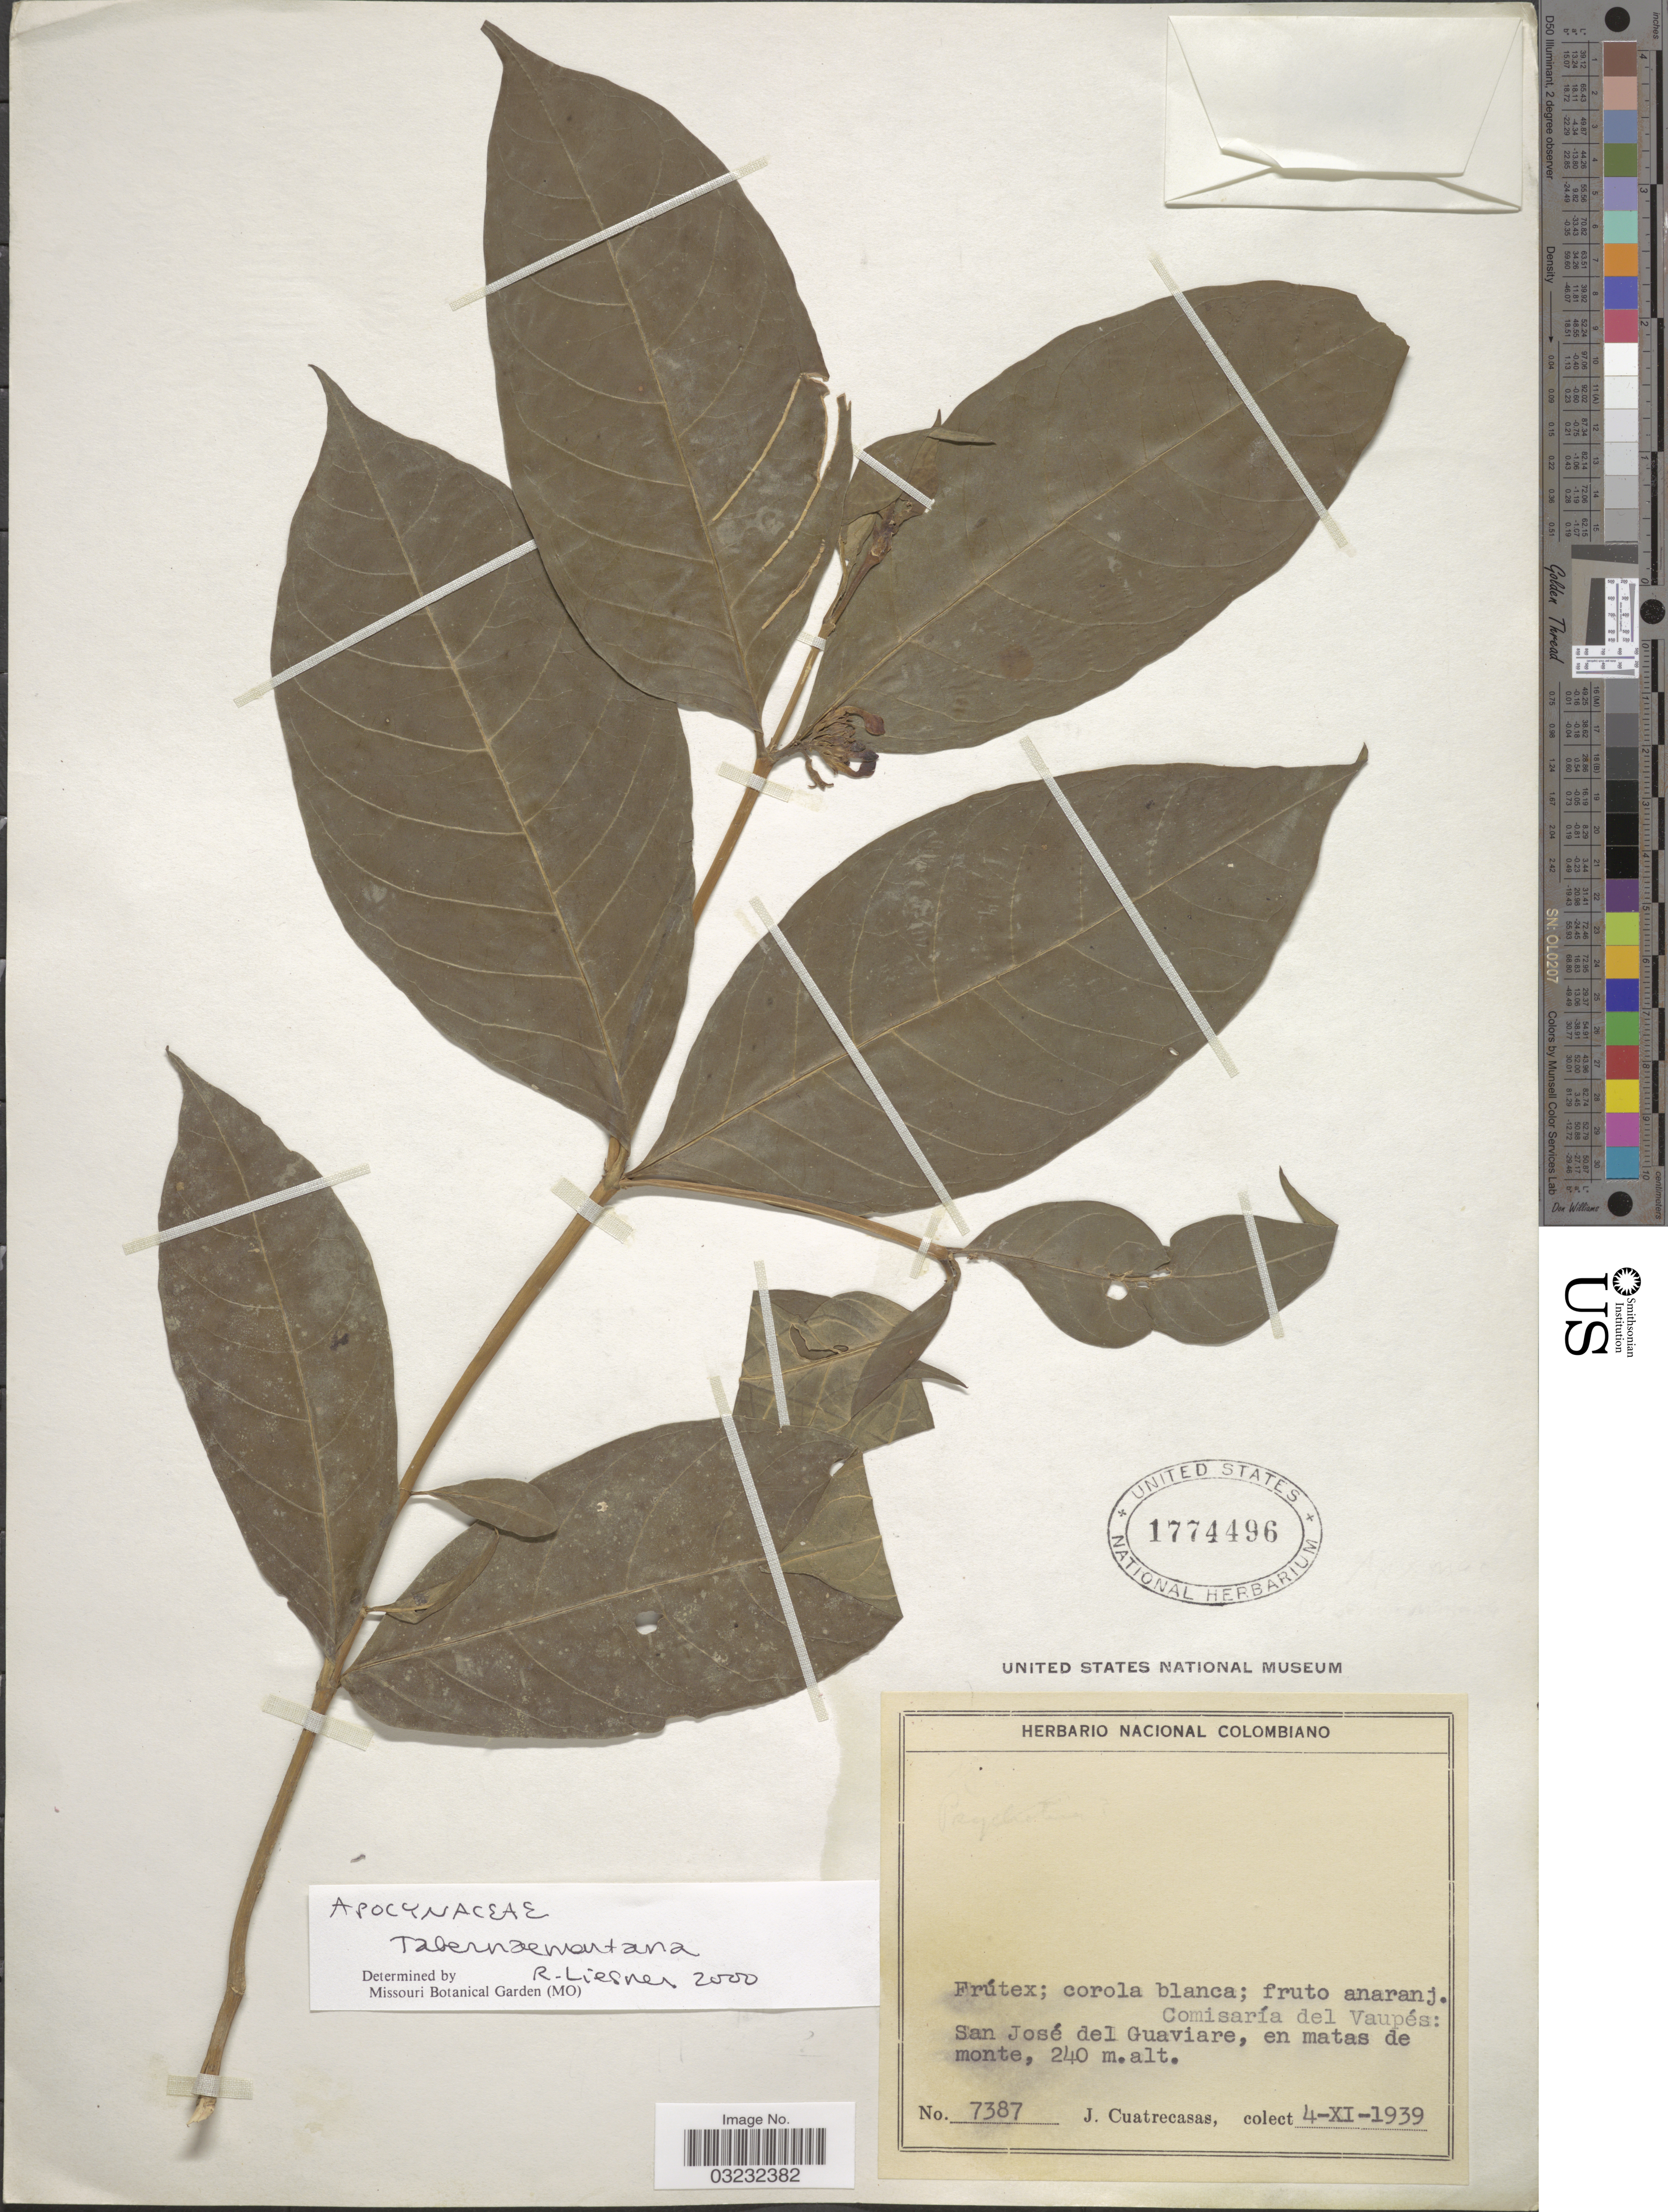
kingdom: Plantae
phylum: Tracheophyta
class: Magnoliopsida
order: Gentianales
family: Apocynaceae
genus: Tabernaemontana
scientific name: Tabernaemontana sp.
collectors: J. Cuatrecasas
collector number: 7387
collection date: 1939-11-04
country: Colombia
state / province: Vaupés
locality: Comisaría del Vaupés: San José del Guaviare, en matas de monte.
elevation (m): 240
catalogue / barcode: US 1774496